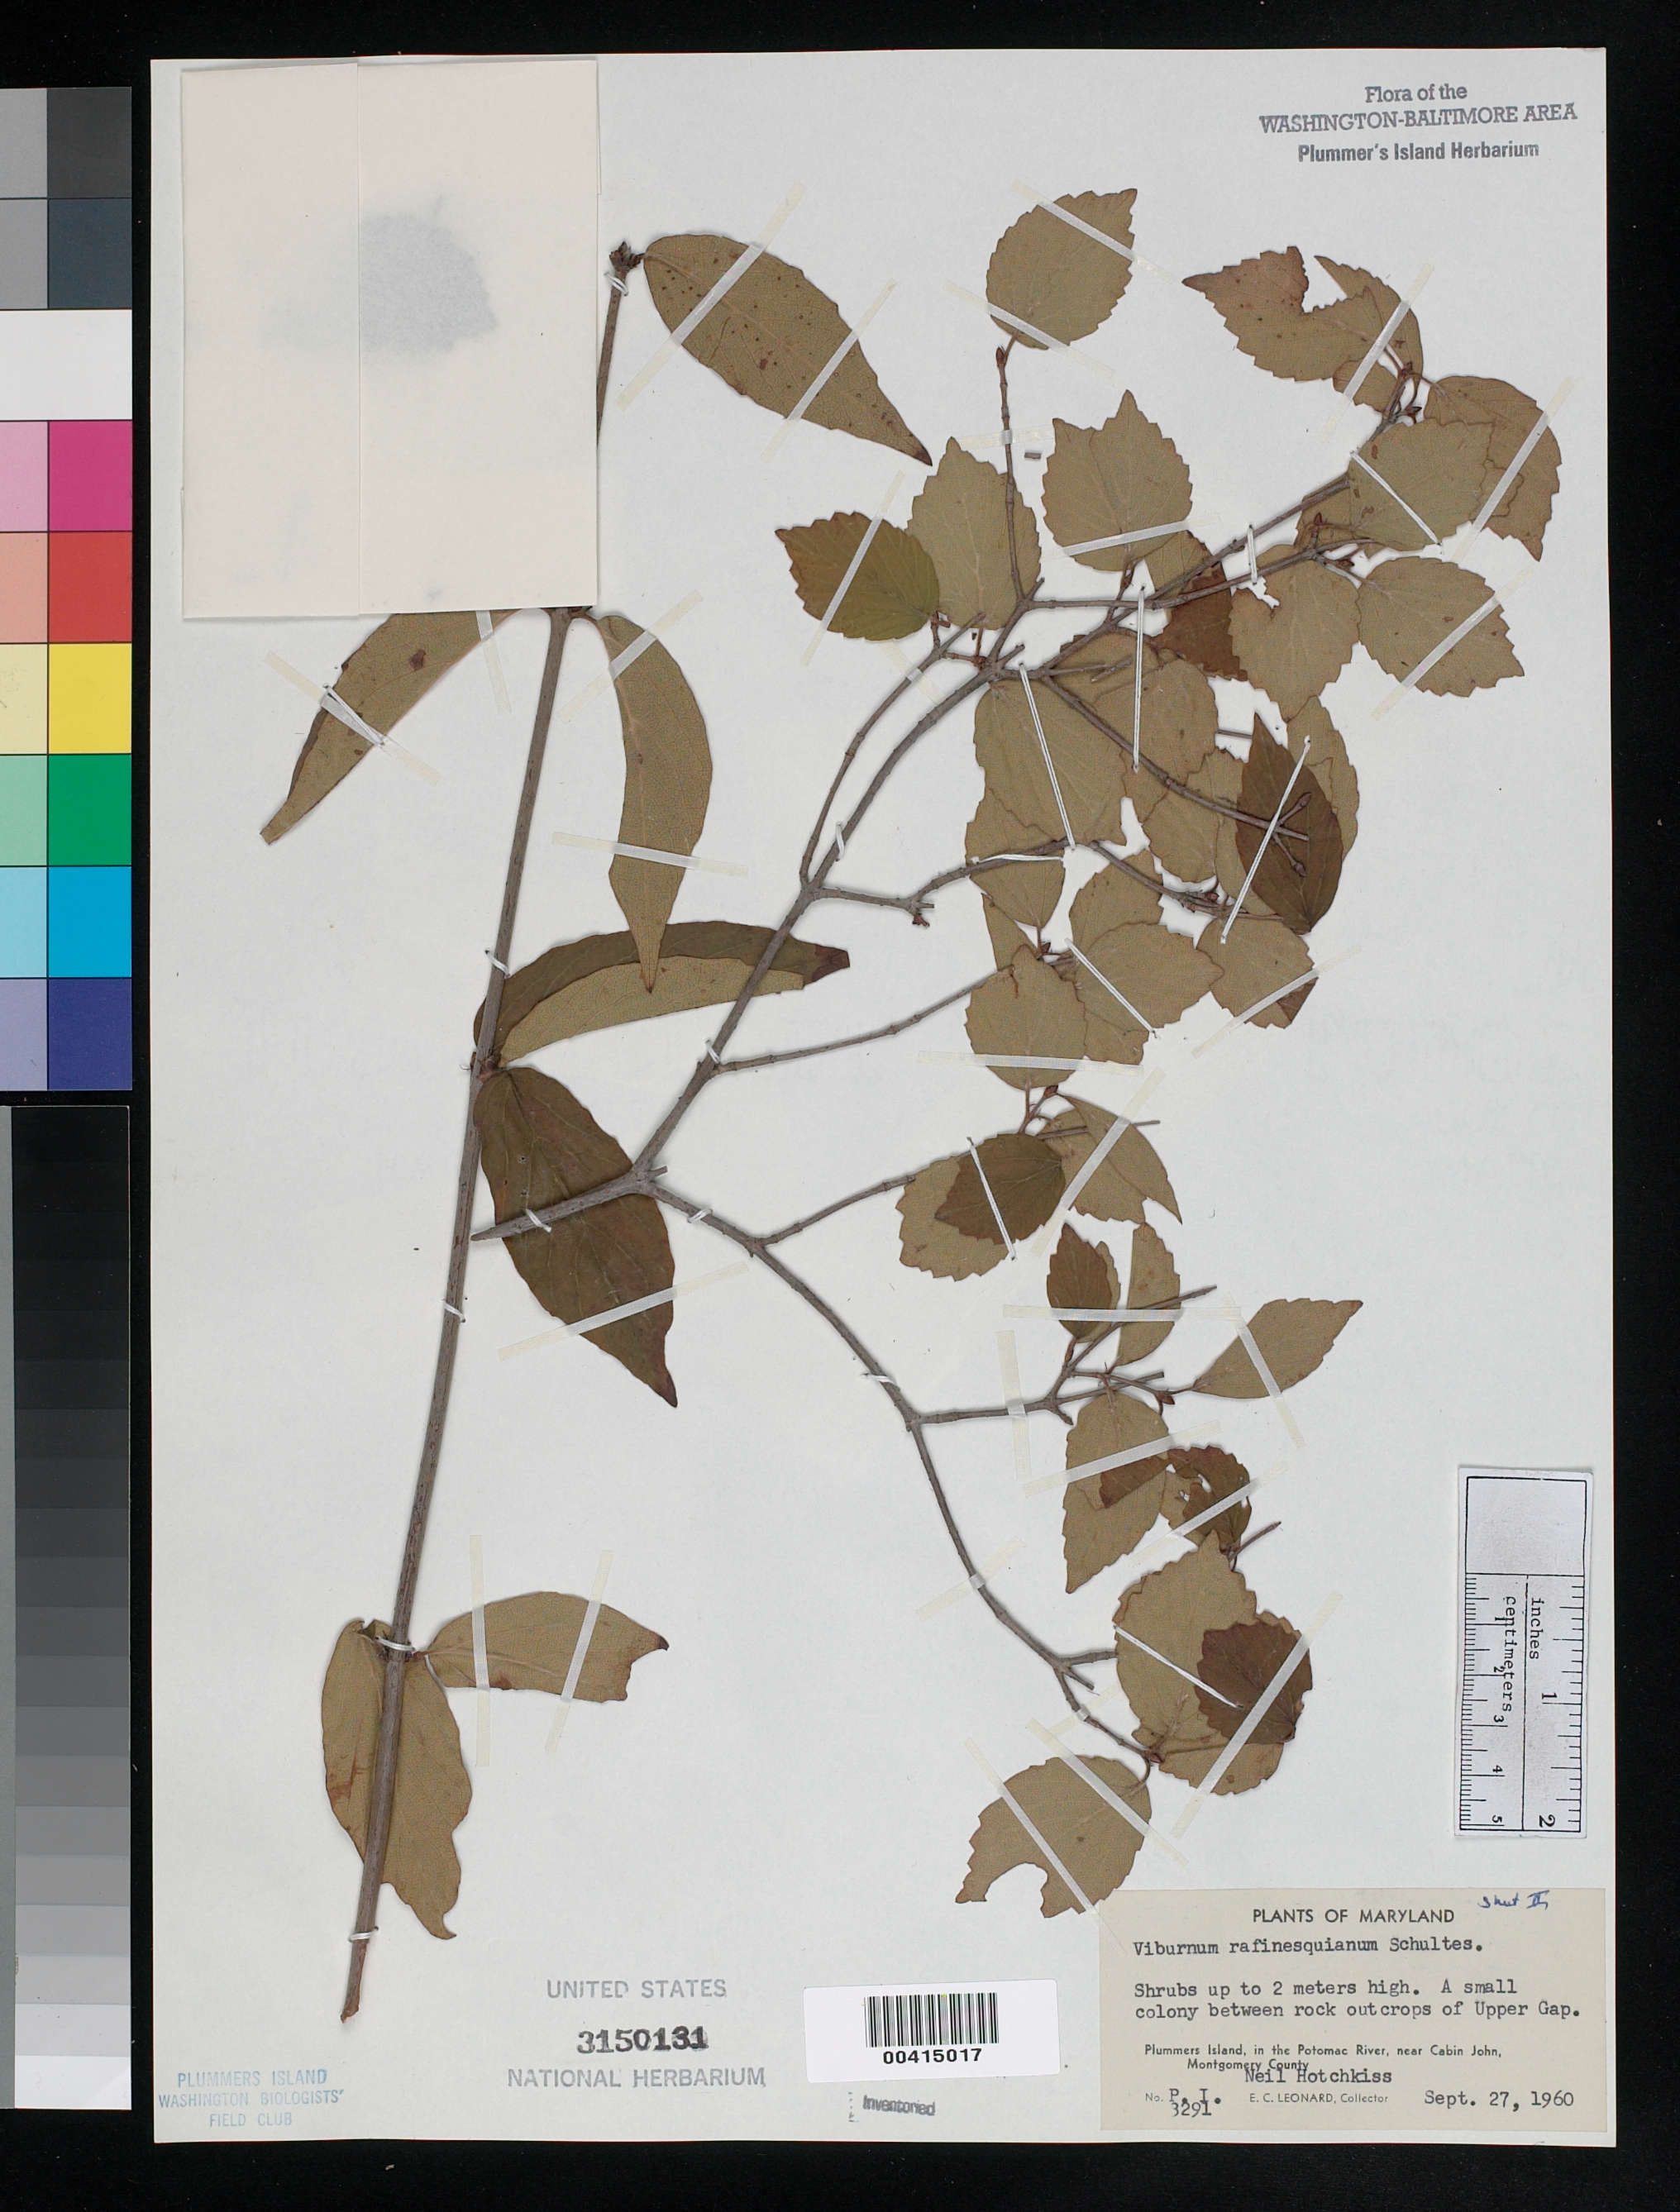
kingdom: Plantae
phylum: Tracheophyta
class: Magnoliopsida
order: Dipsacales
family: Viburnaceae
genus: Viburnum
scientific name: Viburnum rafinesqueanum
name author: Schult.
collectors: E. C. Leonard & N. Hotchkiss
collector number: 3291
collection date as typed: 27 Sep 1960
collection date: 1960-09-27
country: United States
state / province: Maryland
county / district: Montgomery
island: Plummers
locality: Plummer's Island, Upper Gap C. & O. Canal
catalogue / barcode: US 3150131